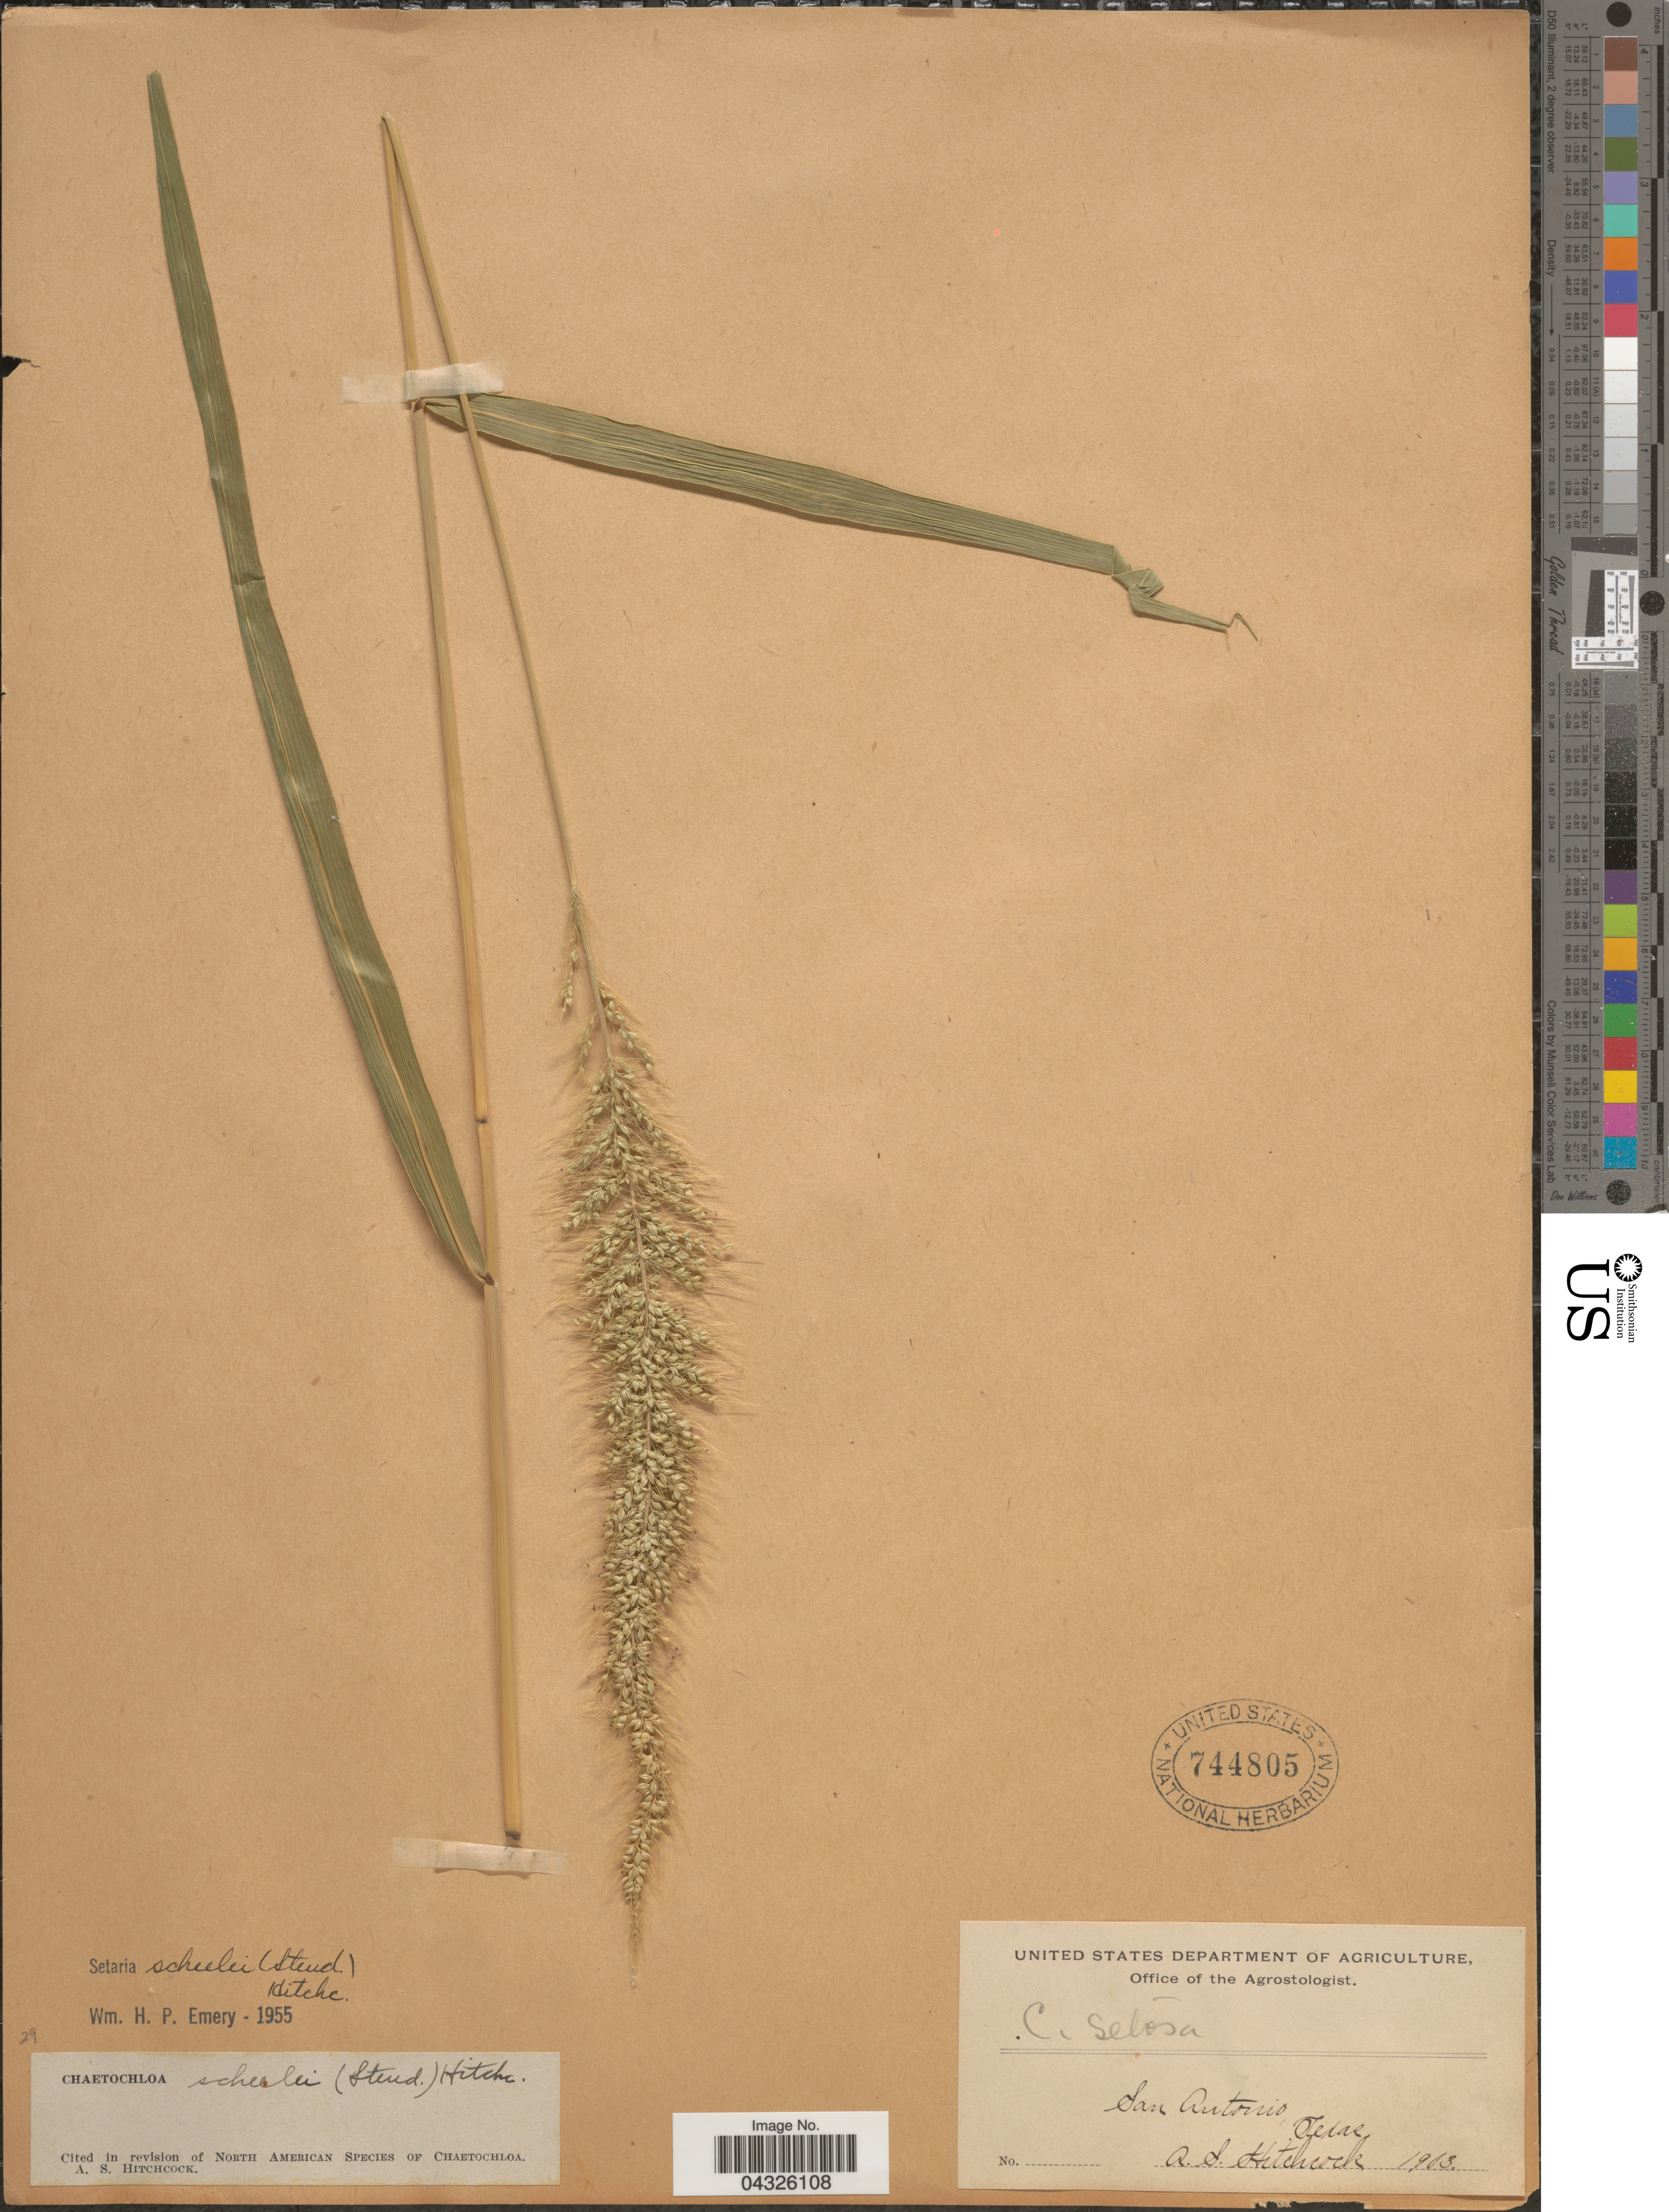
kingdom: Plantae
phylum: Tracheophyta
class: Liliopsida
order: Poales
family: Poaceae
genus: Setaria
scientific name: Setaria scheelei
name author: (Steud.) Hitchc.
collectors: A. S. Hitchcock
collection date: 1903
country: United States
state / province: Texas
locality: San Antonio.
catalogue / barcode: US 744805